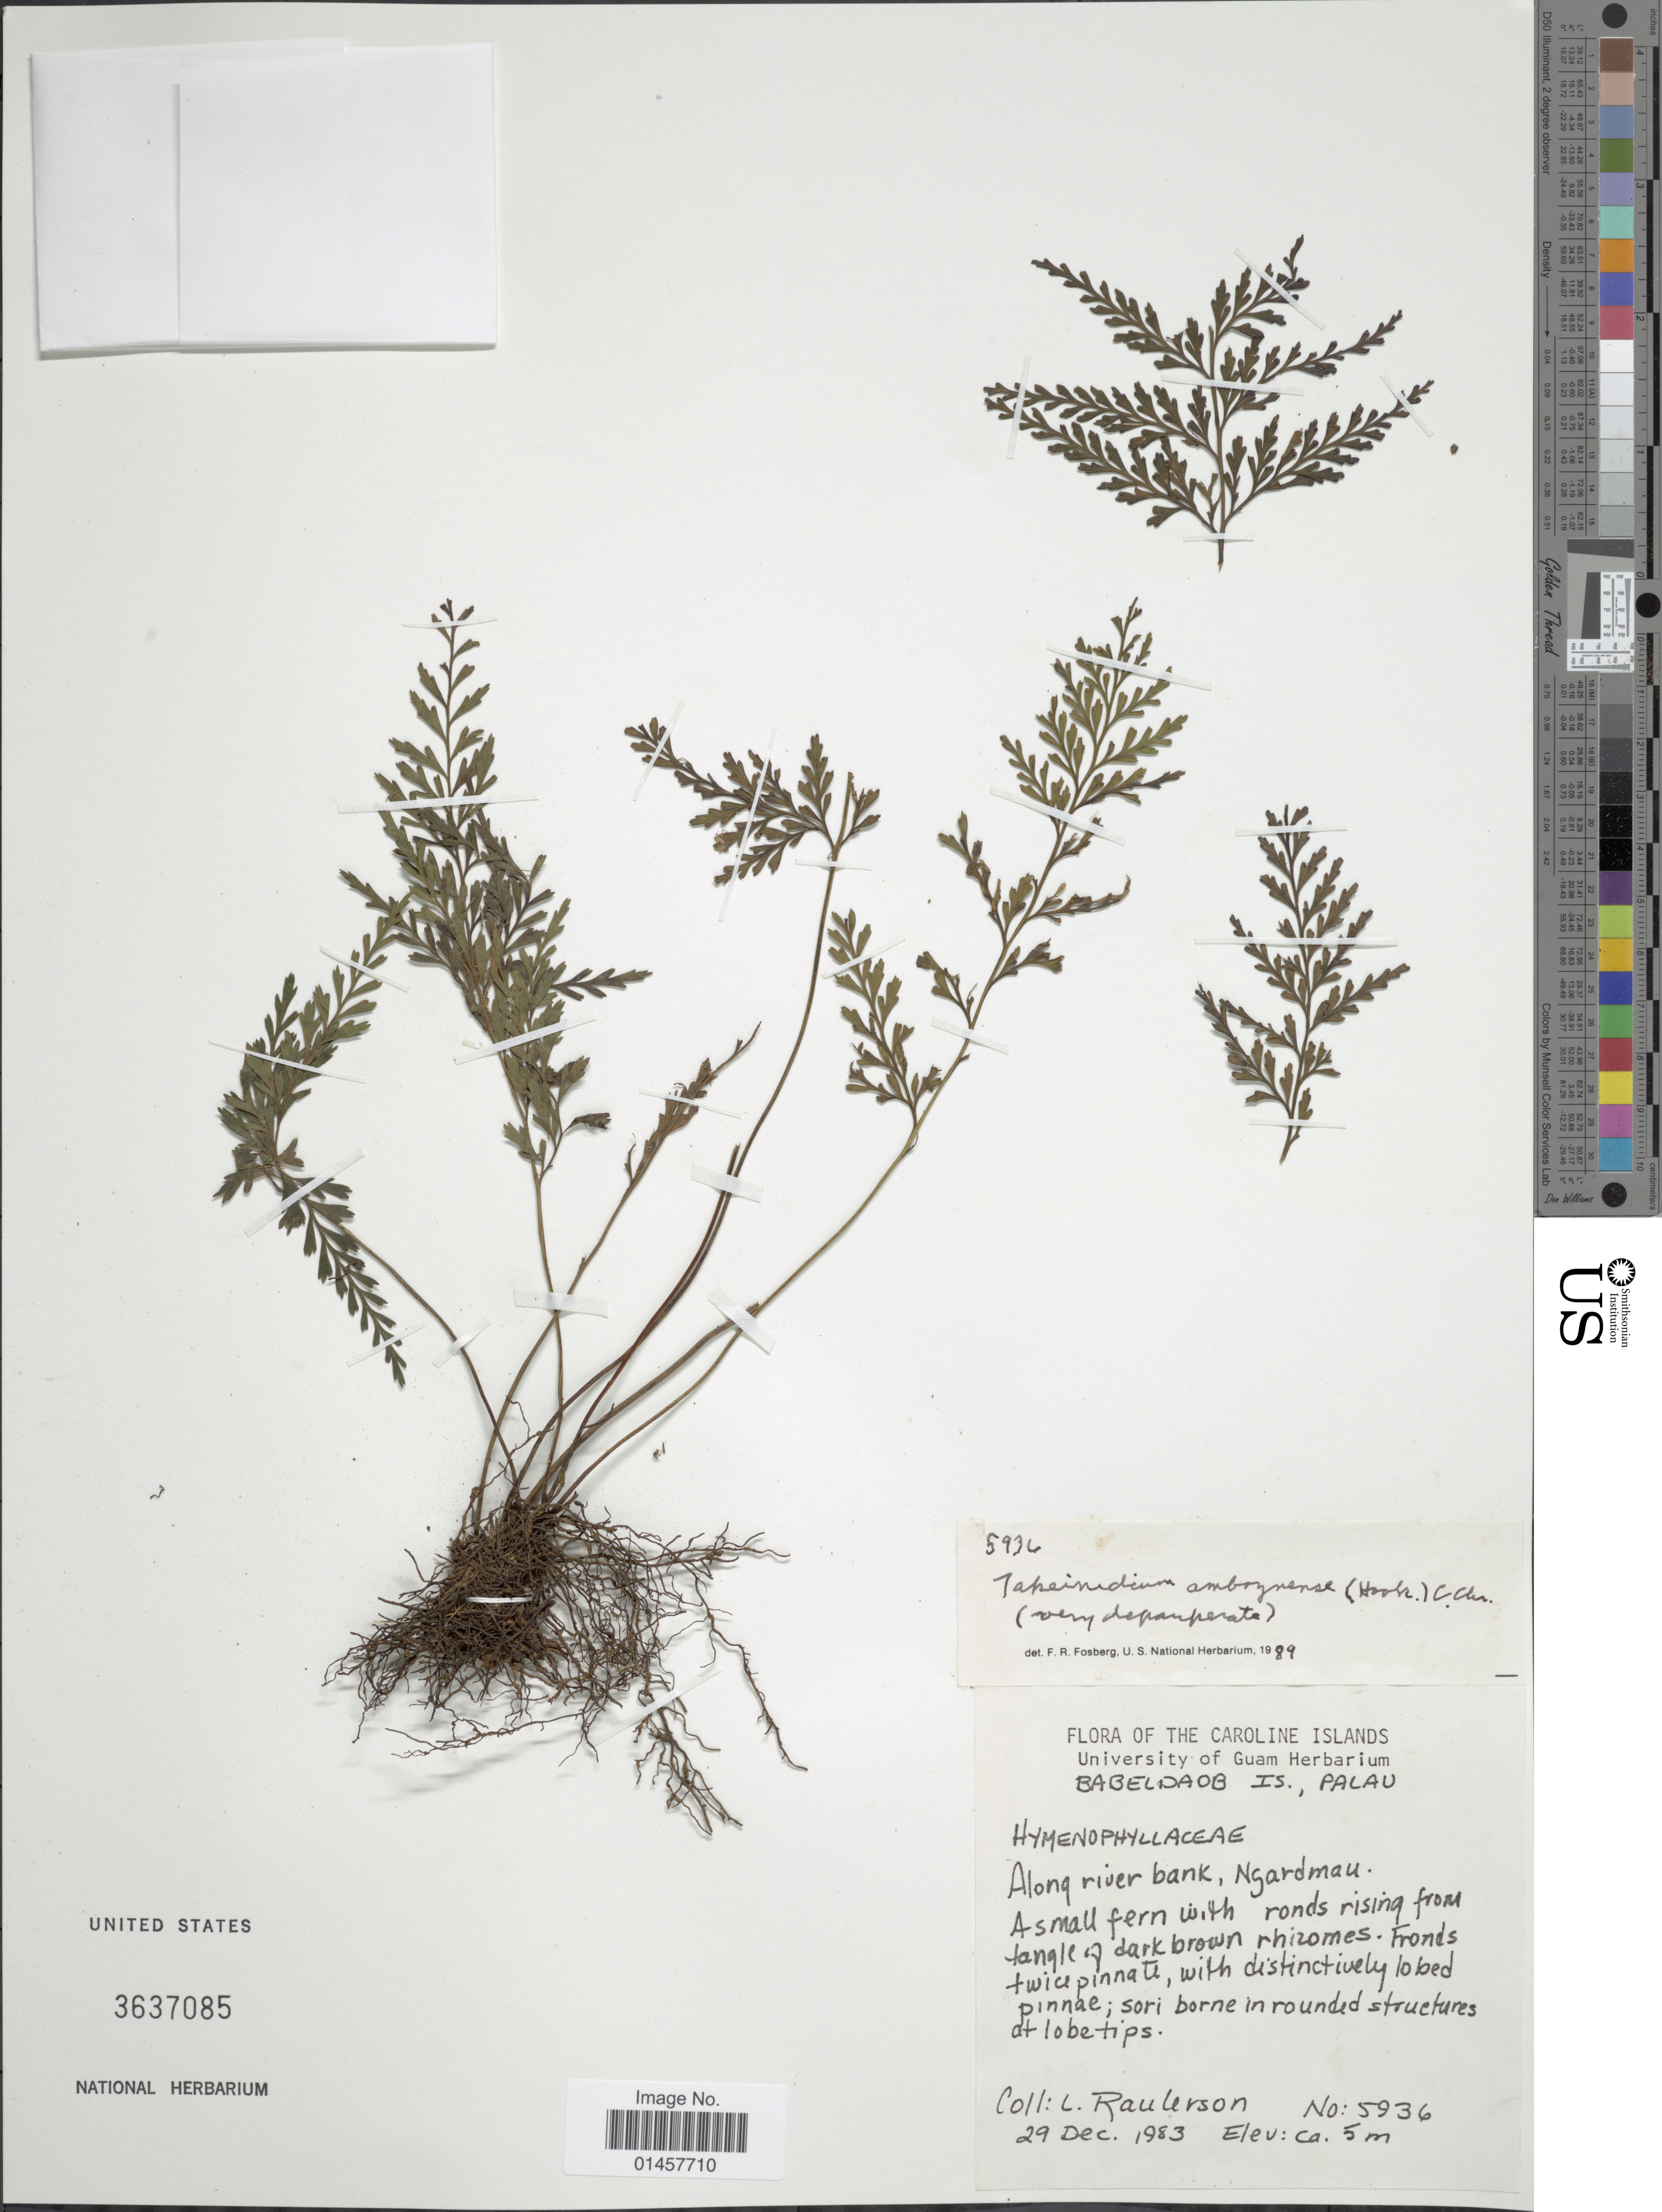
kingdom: Plantae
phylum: Tracheophyta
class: Polypodiopsida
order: Polypodiales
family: Lindsaeaceae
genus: Tapeinidium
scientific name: Tapeinidium amboynense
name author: (Hook.) C. Chr.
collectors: L. Raulerson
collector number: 5936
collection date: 1983-12-29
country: Palau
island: Babeldaob [Babelthuap]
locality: Caroline Islands, Babeldaob Is., Palau, along river bank, Ngardmau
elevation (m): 5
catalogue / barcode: US 3637085